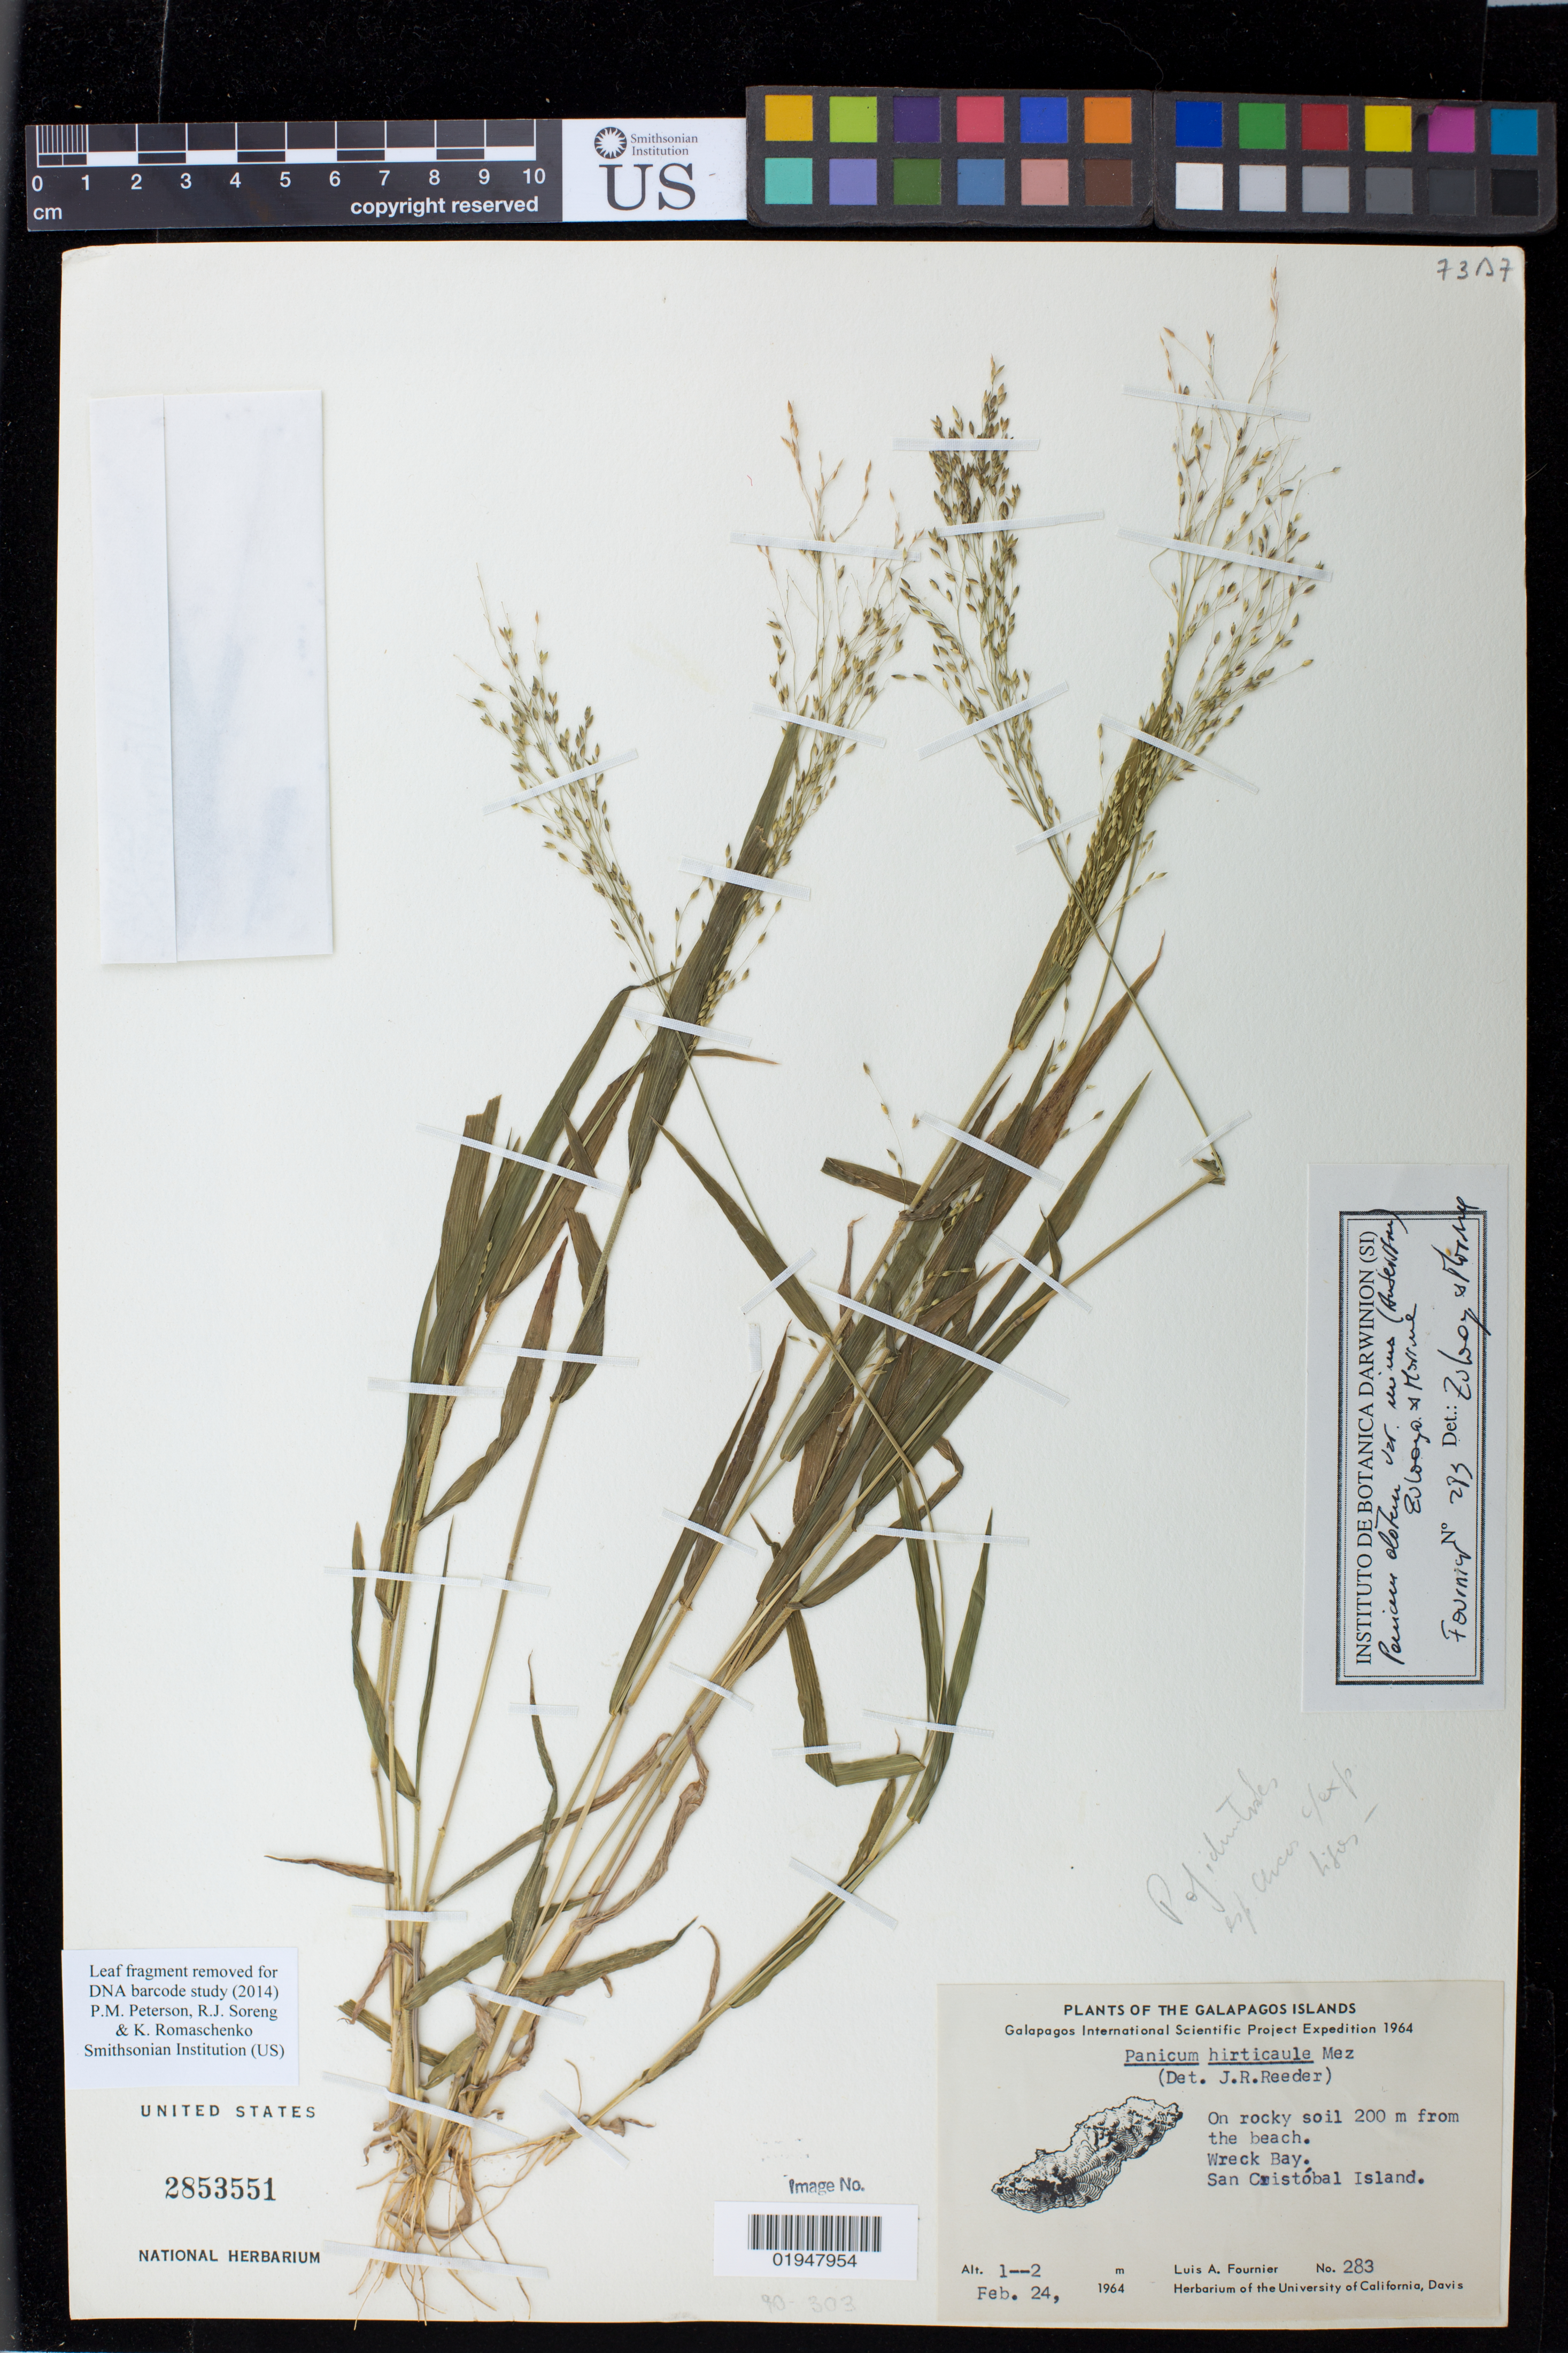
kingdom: Plantae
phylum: Tracheophyta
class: Liliopsida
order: Poales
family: Poaceae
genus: Panicum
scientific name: Panicum sp.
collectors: L. A. Fournier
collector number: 283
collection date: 1964-02-24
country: Ecuador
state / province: Galápagos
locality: Galapagos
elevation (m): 1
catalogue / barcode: US 2853551